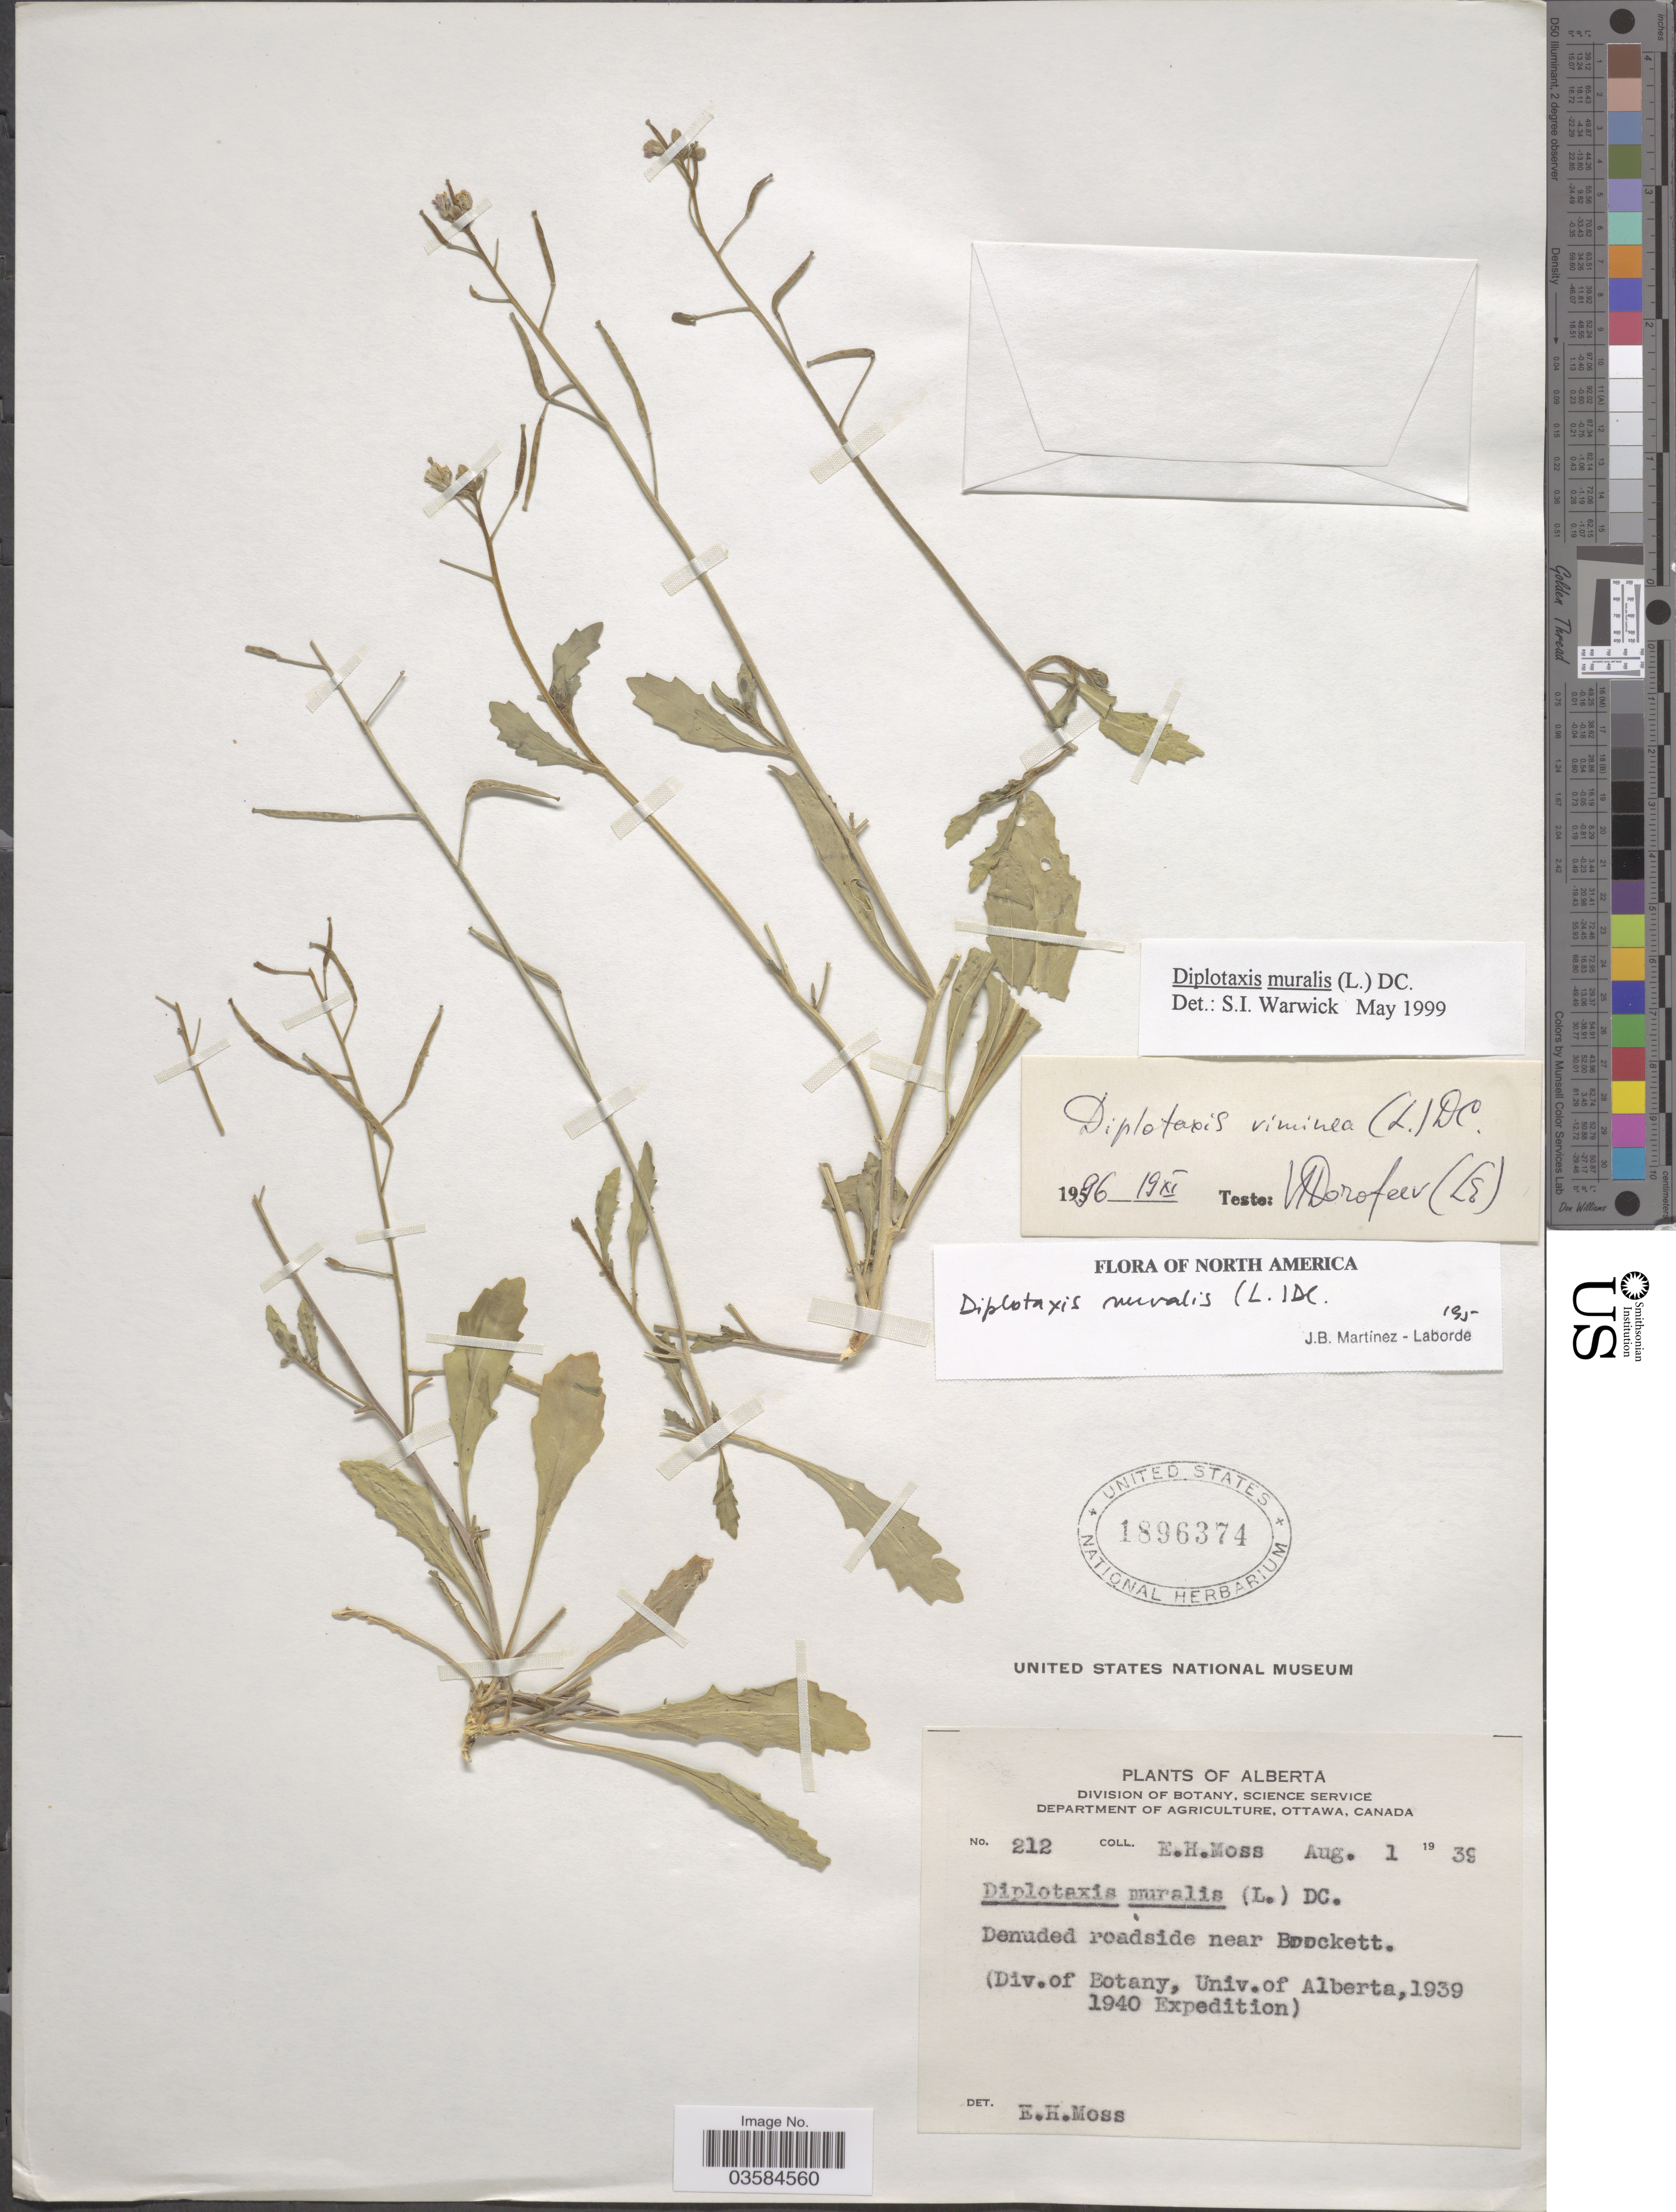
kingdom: Plantae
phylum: Tracheophyta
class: Magnoliopsida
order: Brassicales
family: Brassicaceae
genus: Diplotaxis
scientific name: Diplotaxis muralis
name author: (L.) DC.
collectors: E. Moss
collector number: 212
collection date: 1939-08-01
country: Canada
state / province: Alberta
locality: Denuded roadside near Brockett.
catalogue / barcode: US 1896374